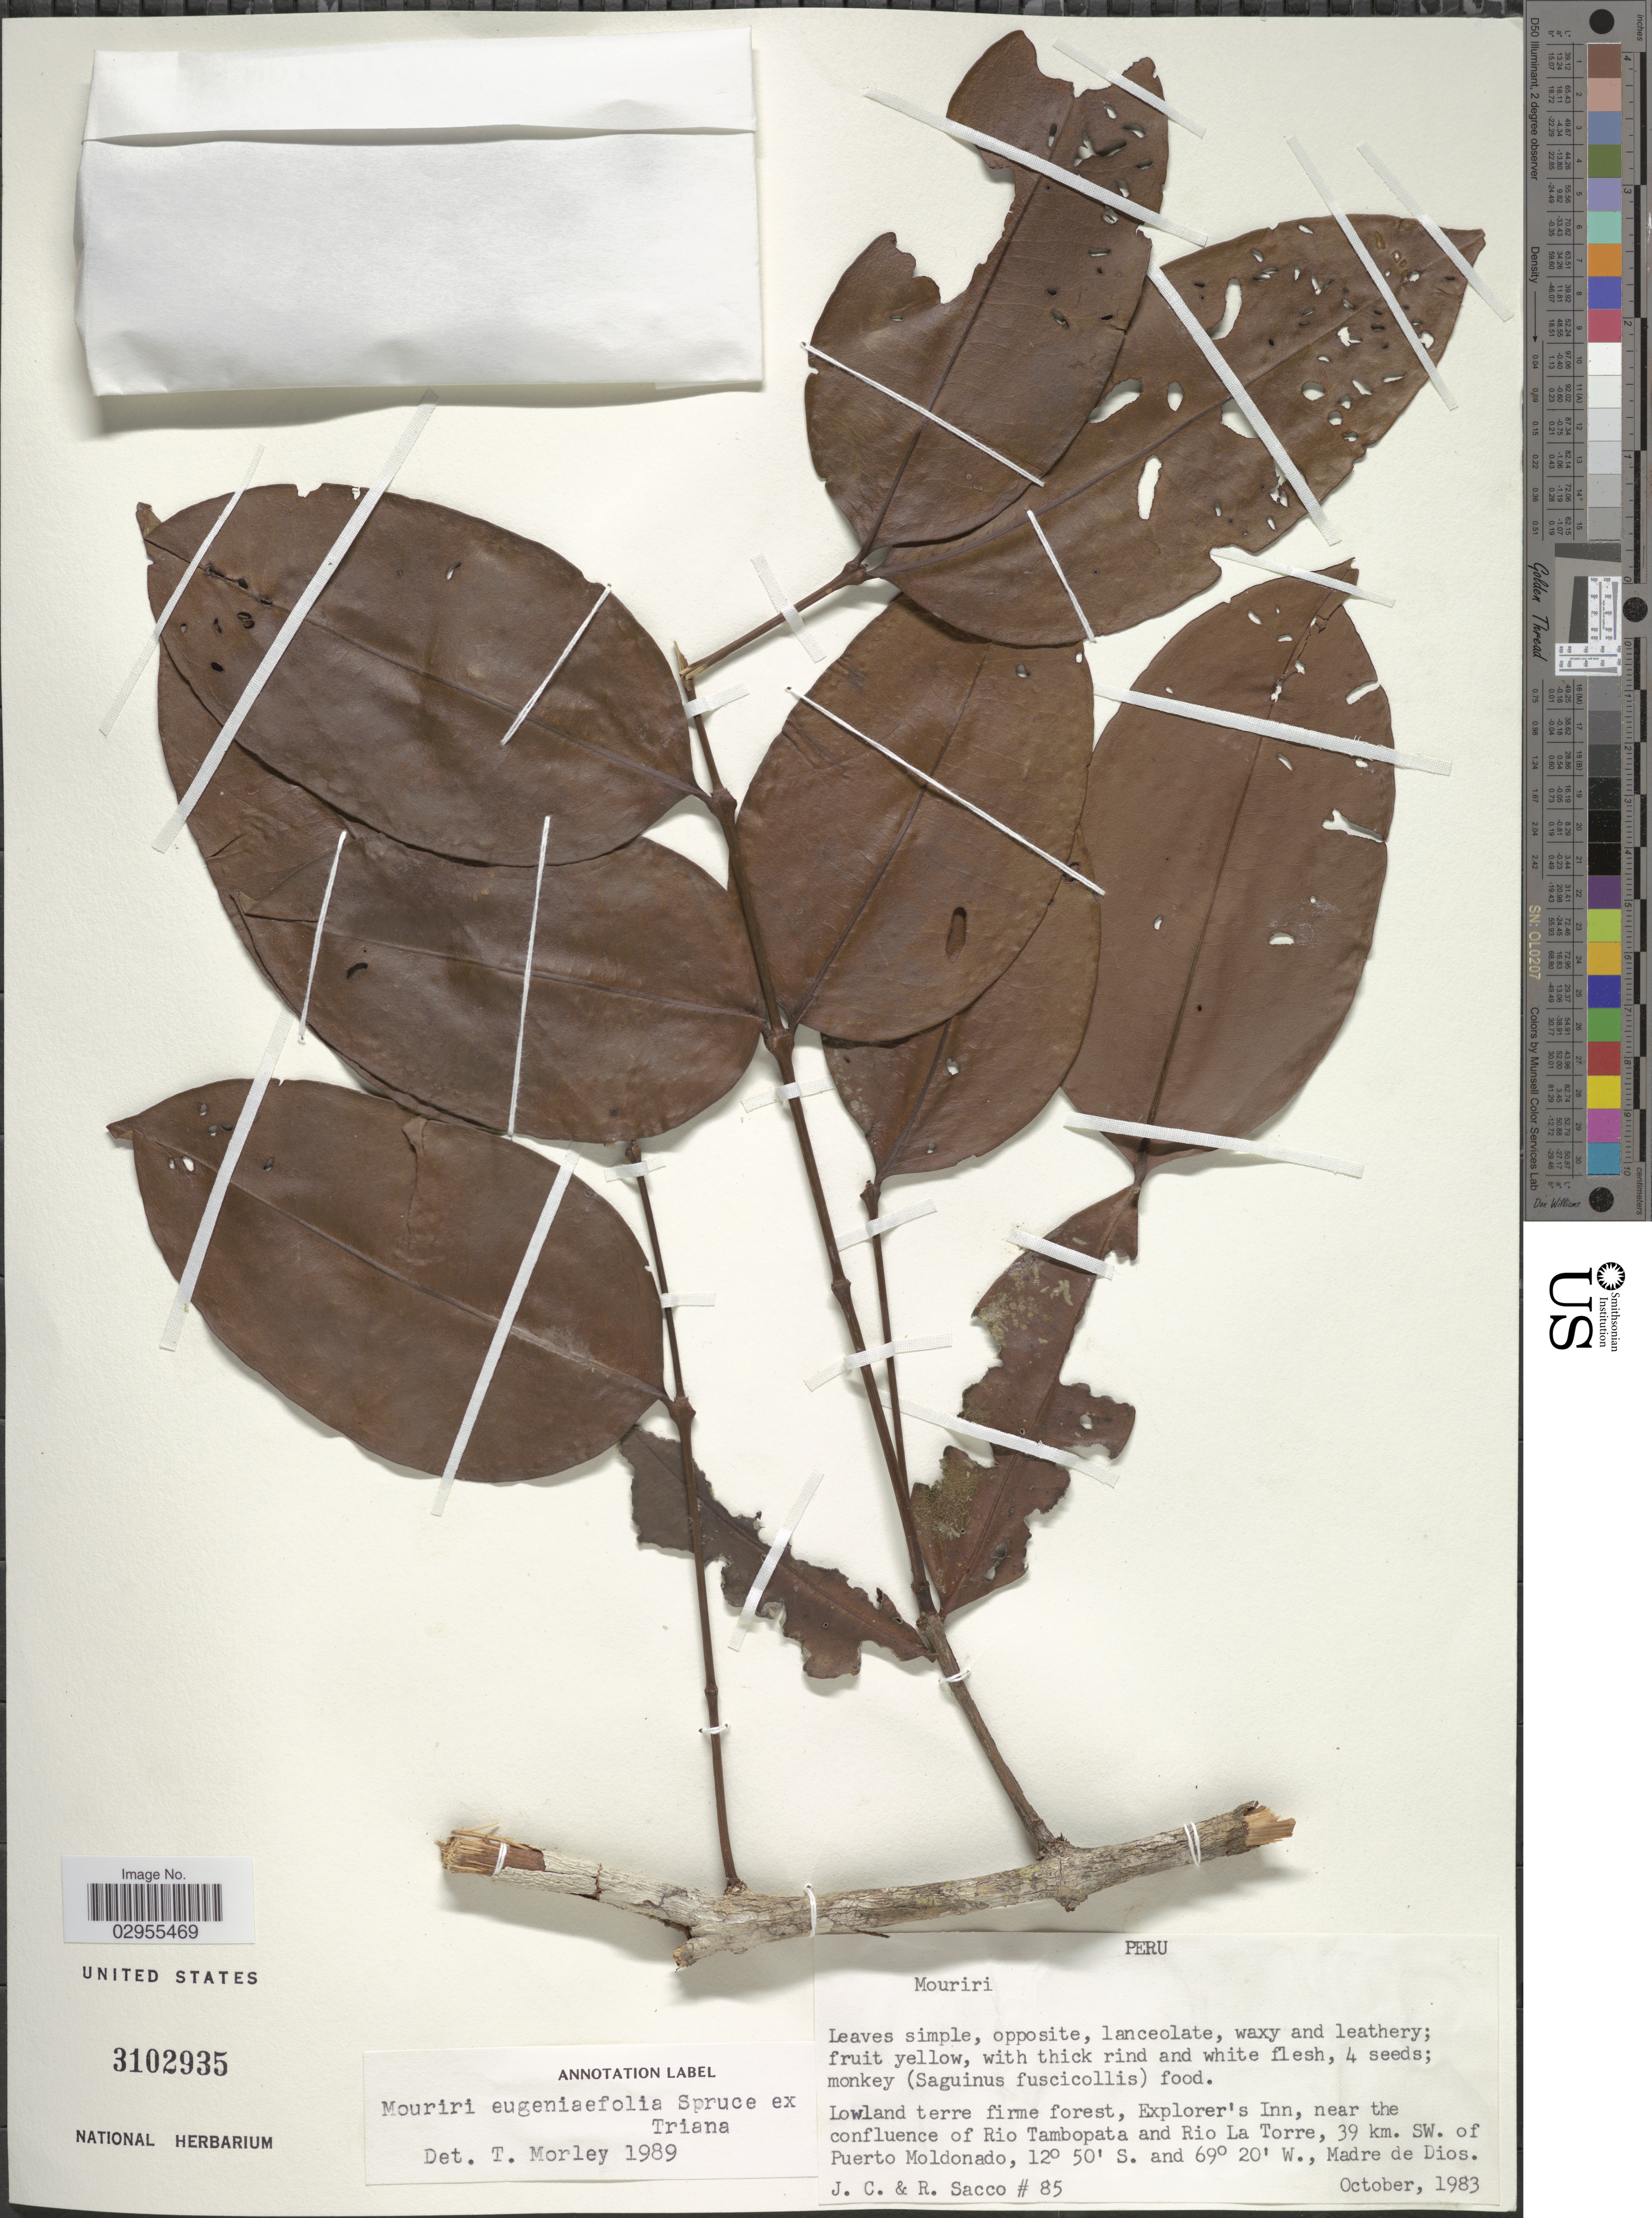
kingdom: Plantae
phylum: Tracheophyta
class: Magnoliopsida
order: Myrtales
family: Melastomataceae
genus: Mouriri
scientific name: Mouriri eugeniaefolia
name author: Spruce ex Triana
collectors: J. C. Sacco & R. Sacco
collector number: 85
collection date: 1983-10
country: Peru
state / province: Madre de Dios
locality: Lowland terre firme forest, Explorer's Inn, near the confluence of Rio Tambopata and Rio La Torre, 39 km. SW. of Puerto Moldonado, Madre de Dios.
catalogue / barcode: US 3102935